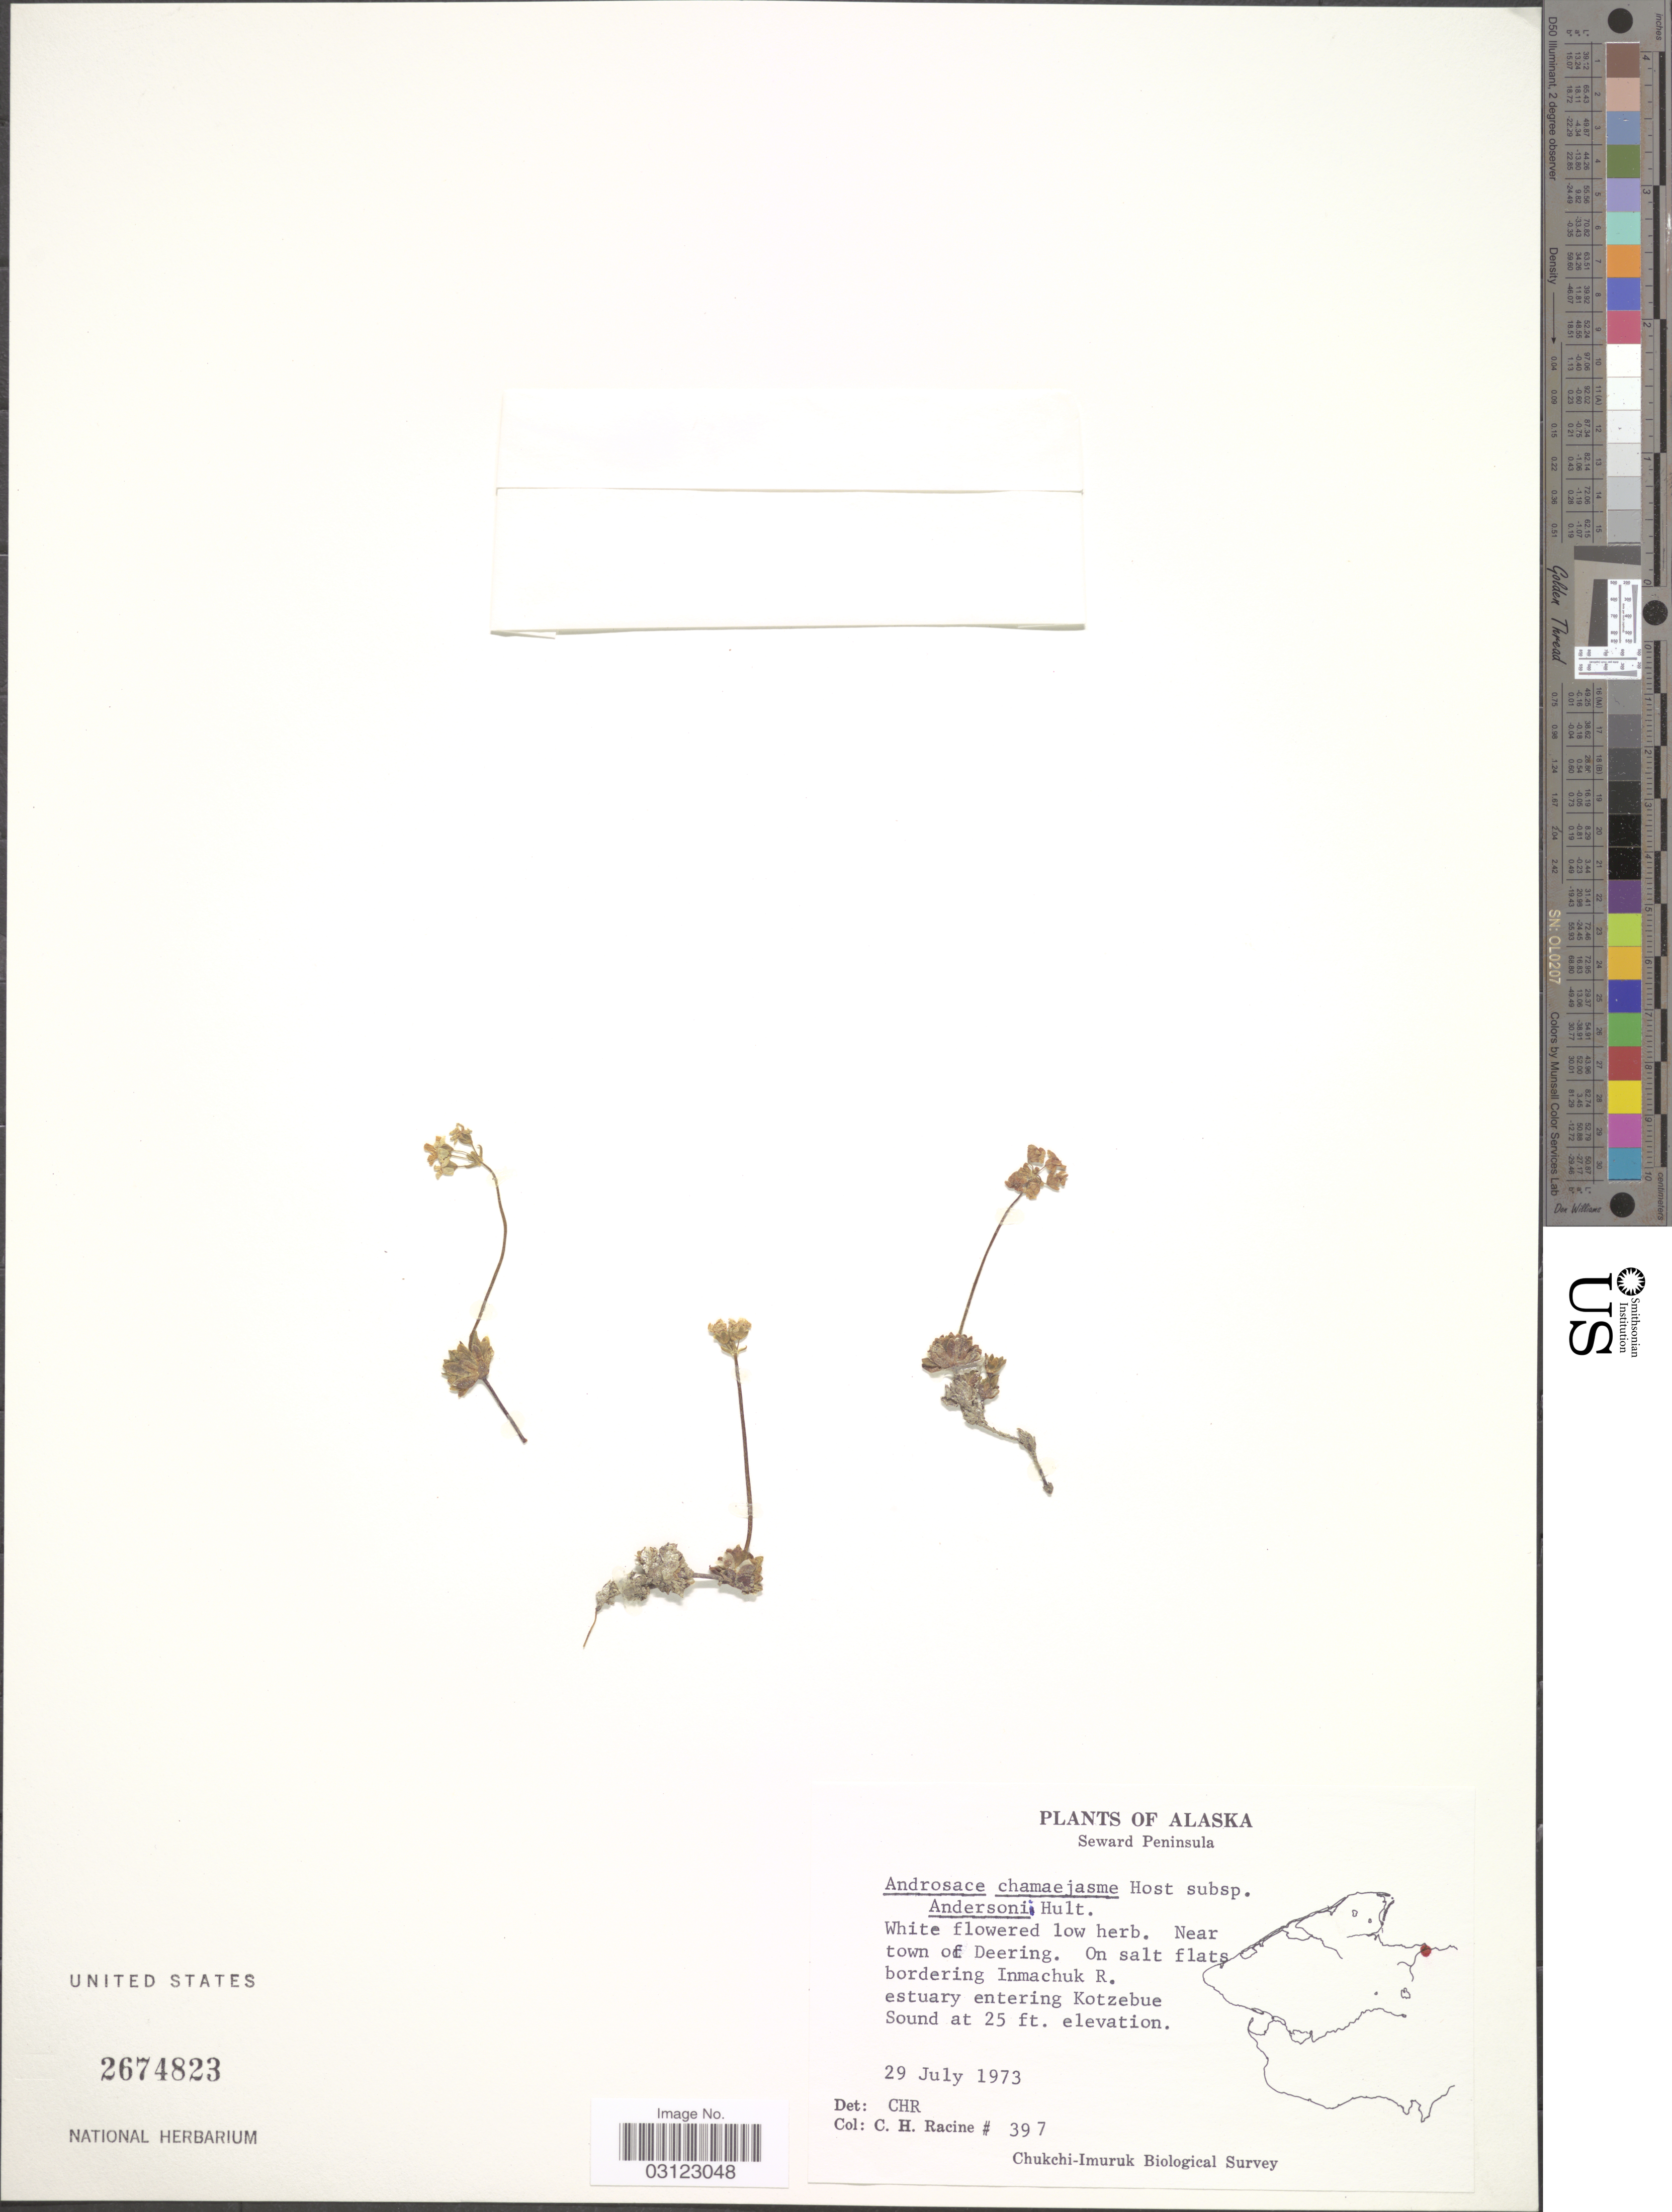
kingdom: Plantae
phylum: Tracheophyta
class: Magnoliopsida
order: Ericales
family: Primulaceae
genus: Androsace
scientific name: Androsace chamaejasme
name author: Wulfen ex Host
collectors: C. Racine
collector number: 397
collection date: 1973-07-29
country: United States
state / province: Alaska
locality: Seward Peninsula. Near town of Deering. On salt flats bordering Inmachuk R. estuary entering Kotzebue Sound.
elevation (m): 8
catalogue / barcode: US 2674823